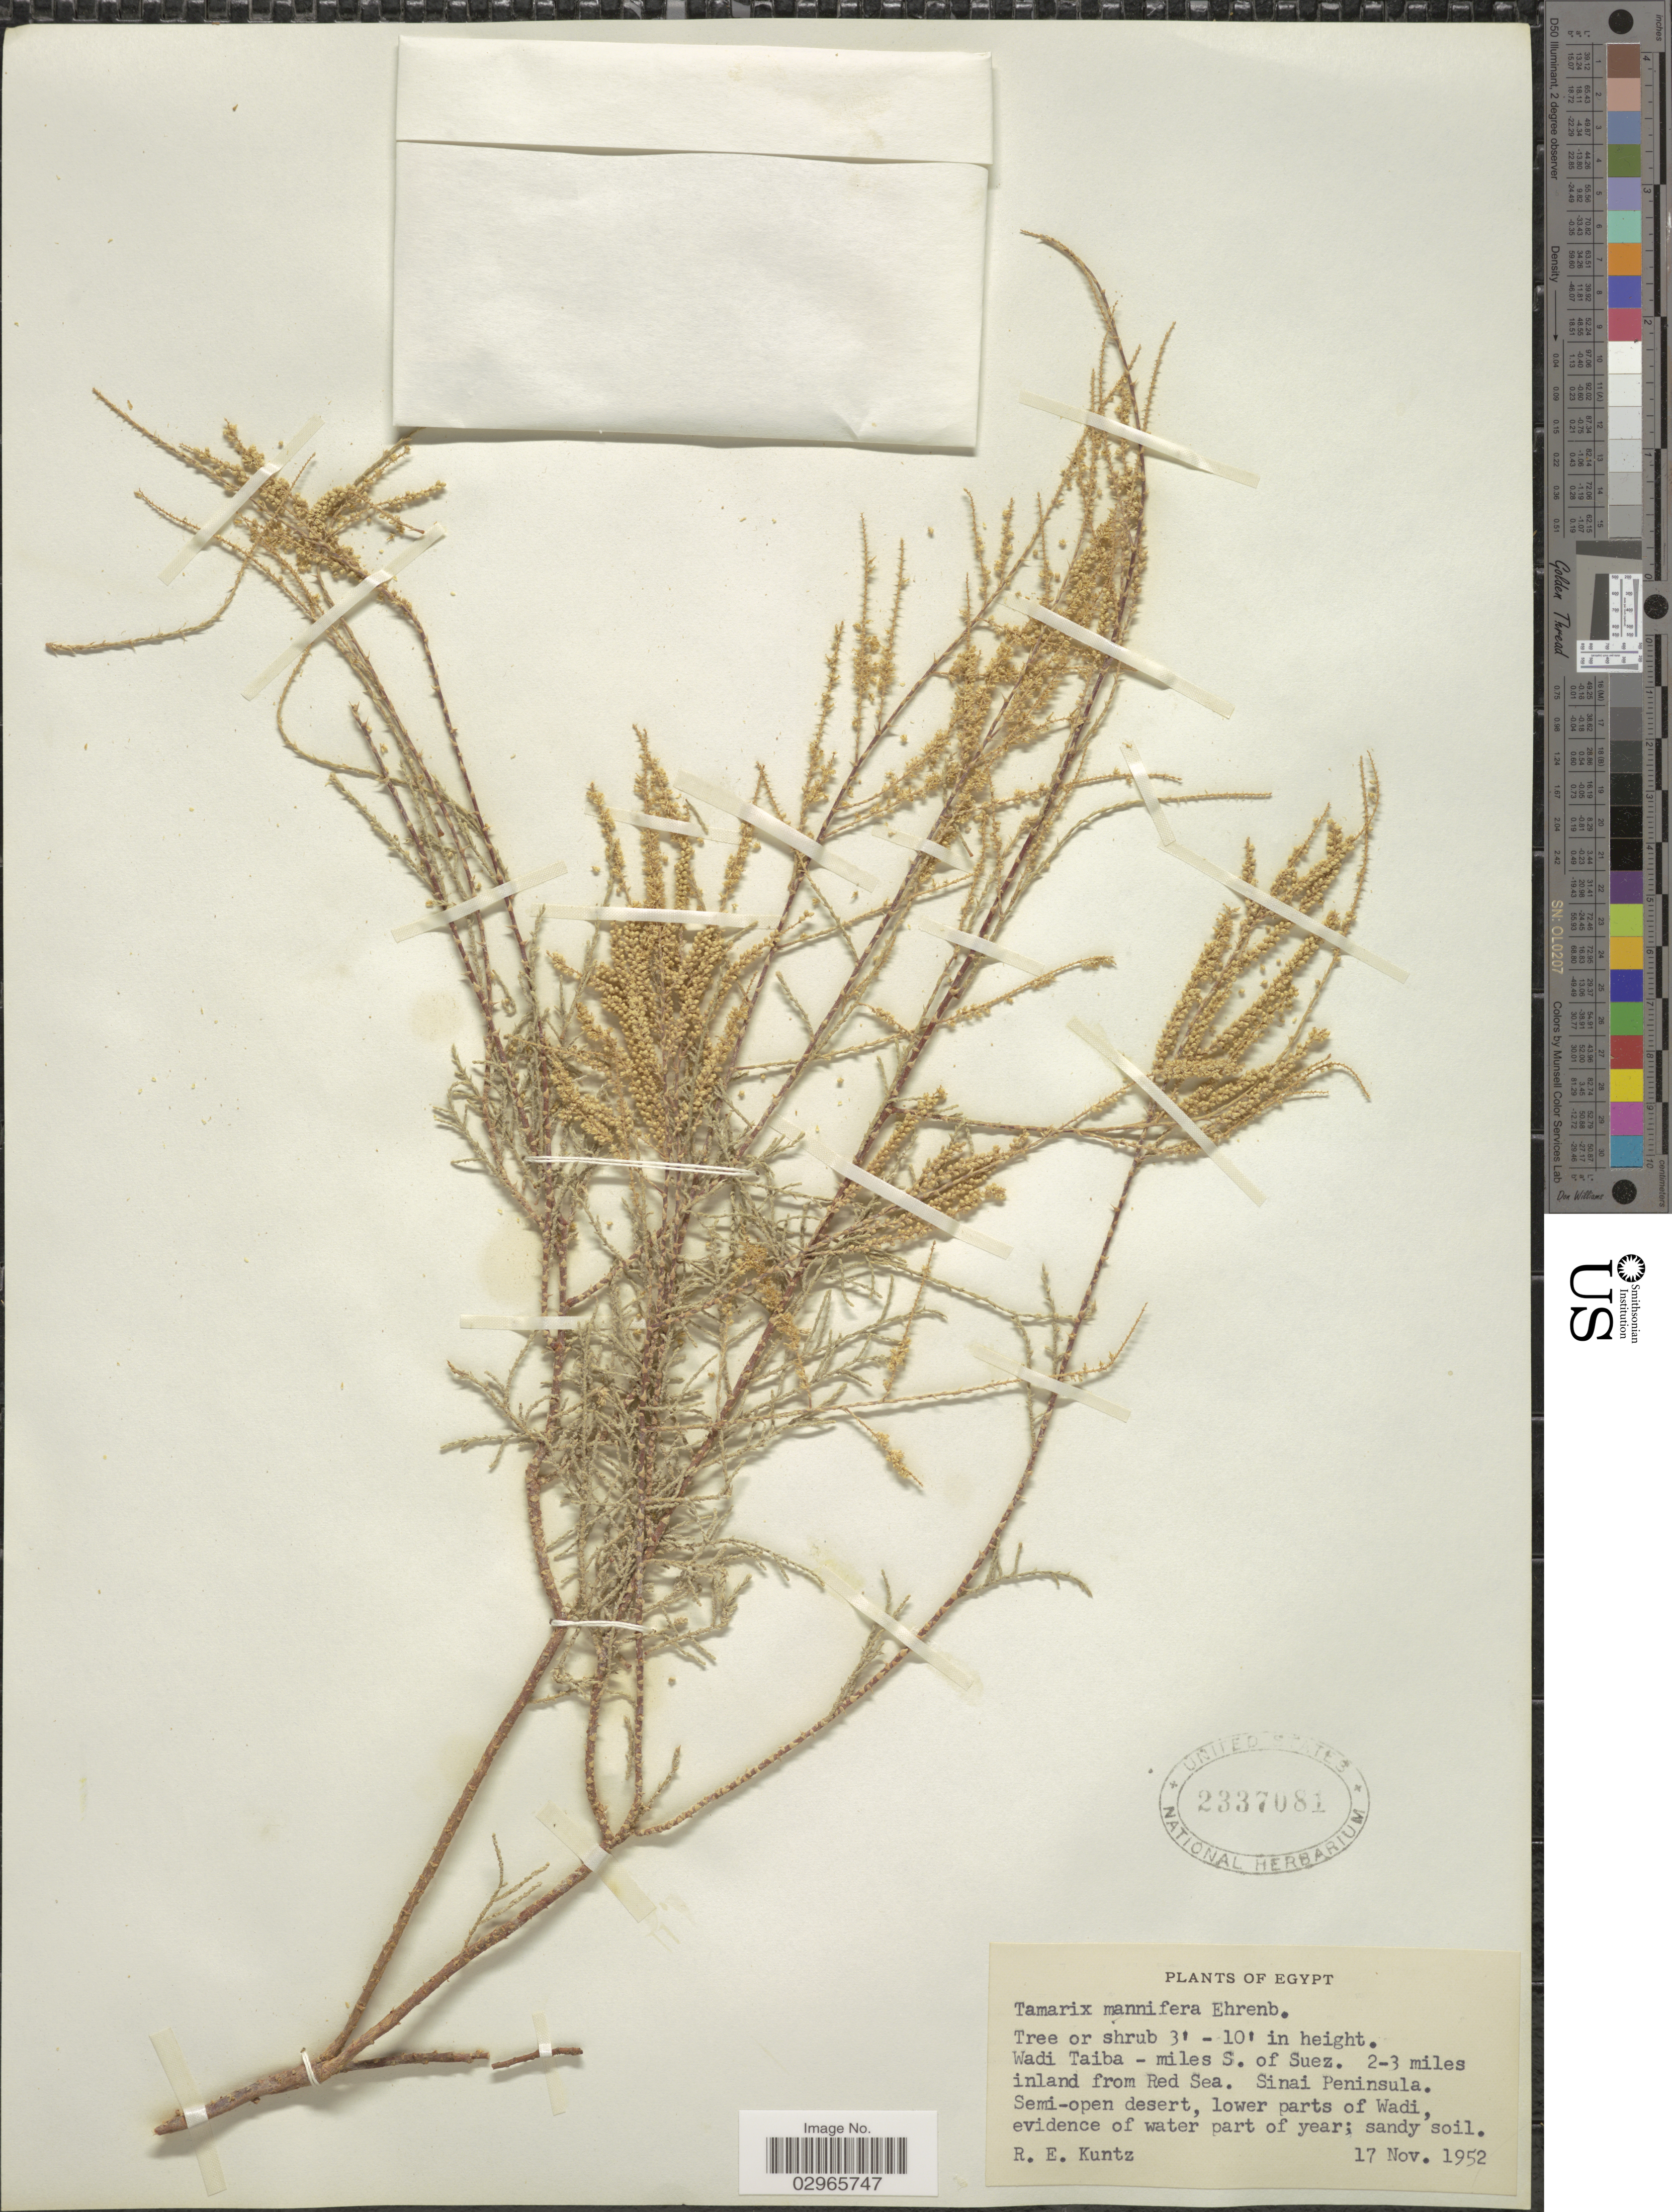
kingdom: Plantae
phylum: Tracheophyta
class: Magnoliopsida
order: Caryophyllales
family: Tamaricaceae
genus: Tamarix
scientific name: Tamarix mannifera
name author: Ehrenb. ex Bunge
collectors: R. E. Kuntz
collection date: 1952-11-17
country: Egypt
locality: Wadi Taiba - miles S. of Suez. 2-3 miles inland from Red Sea. Sinai Peninsula.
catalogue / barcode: US 2337081